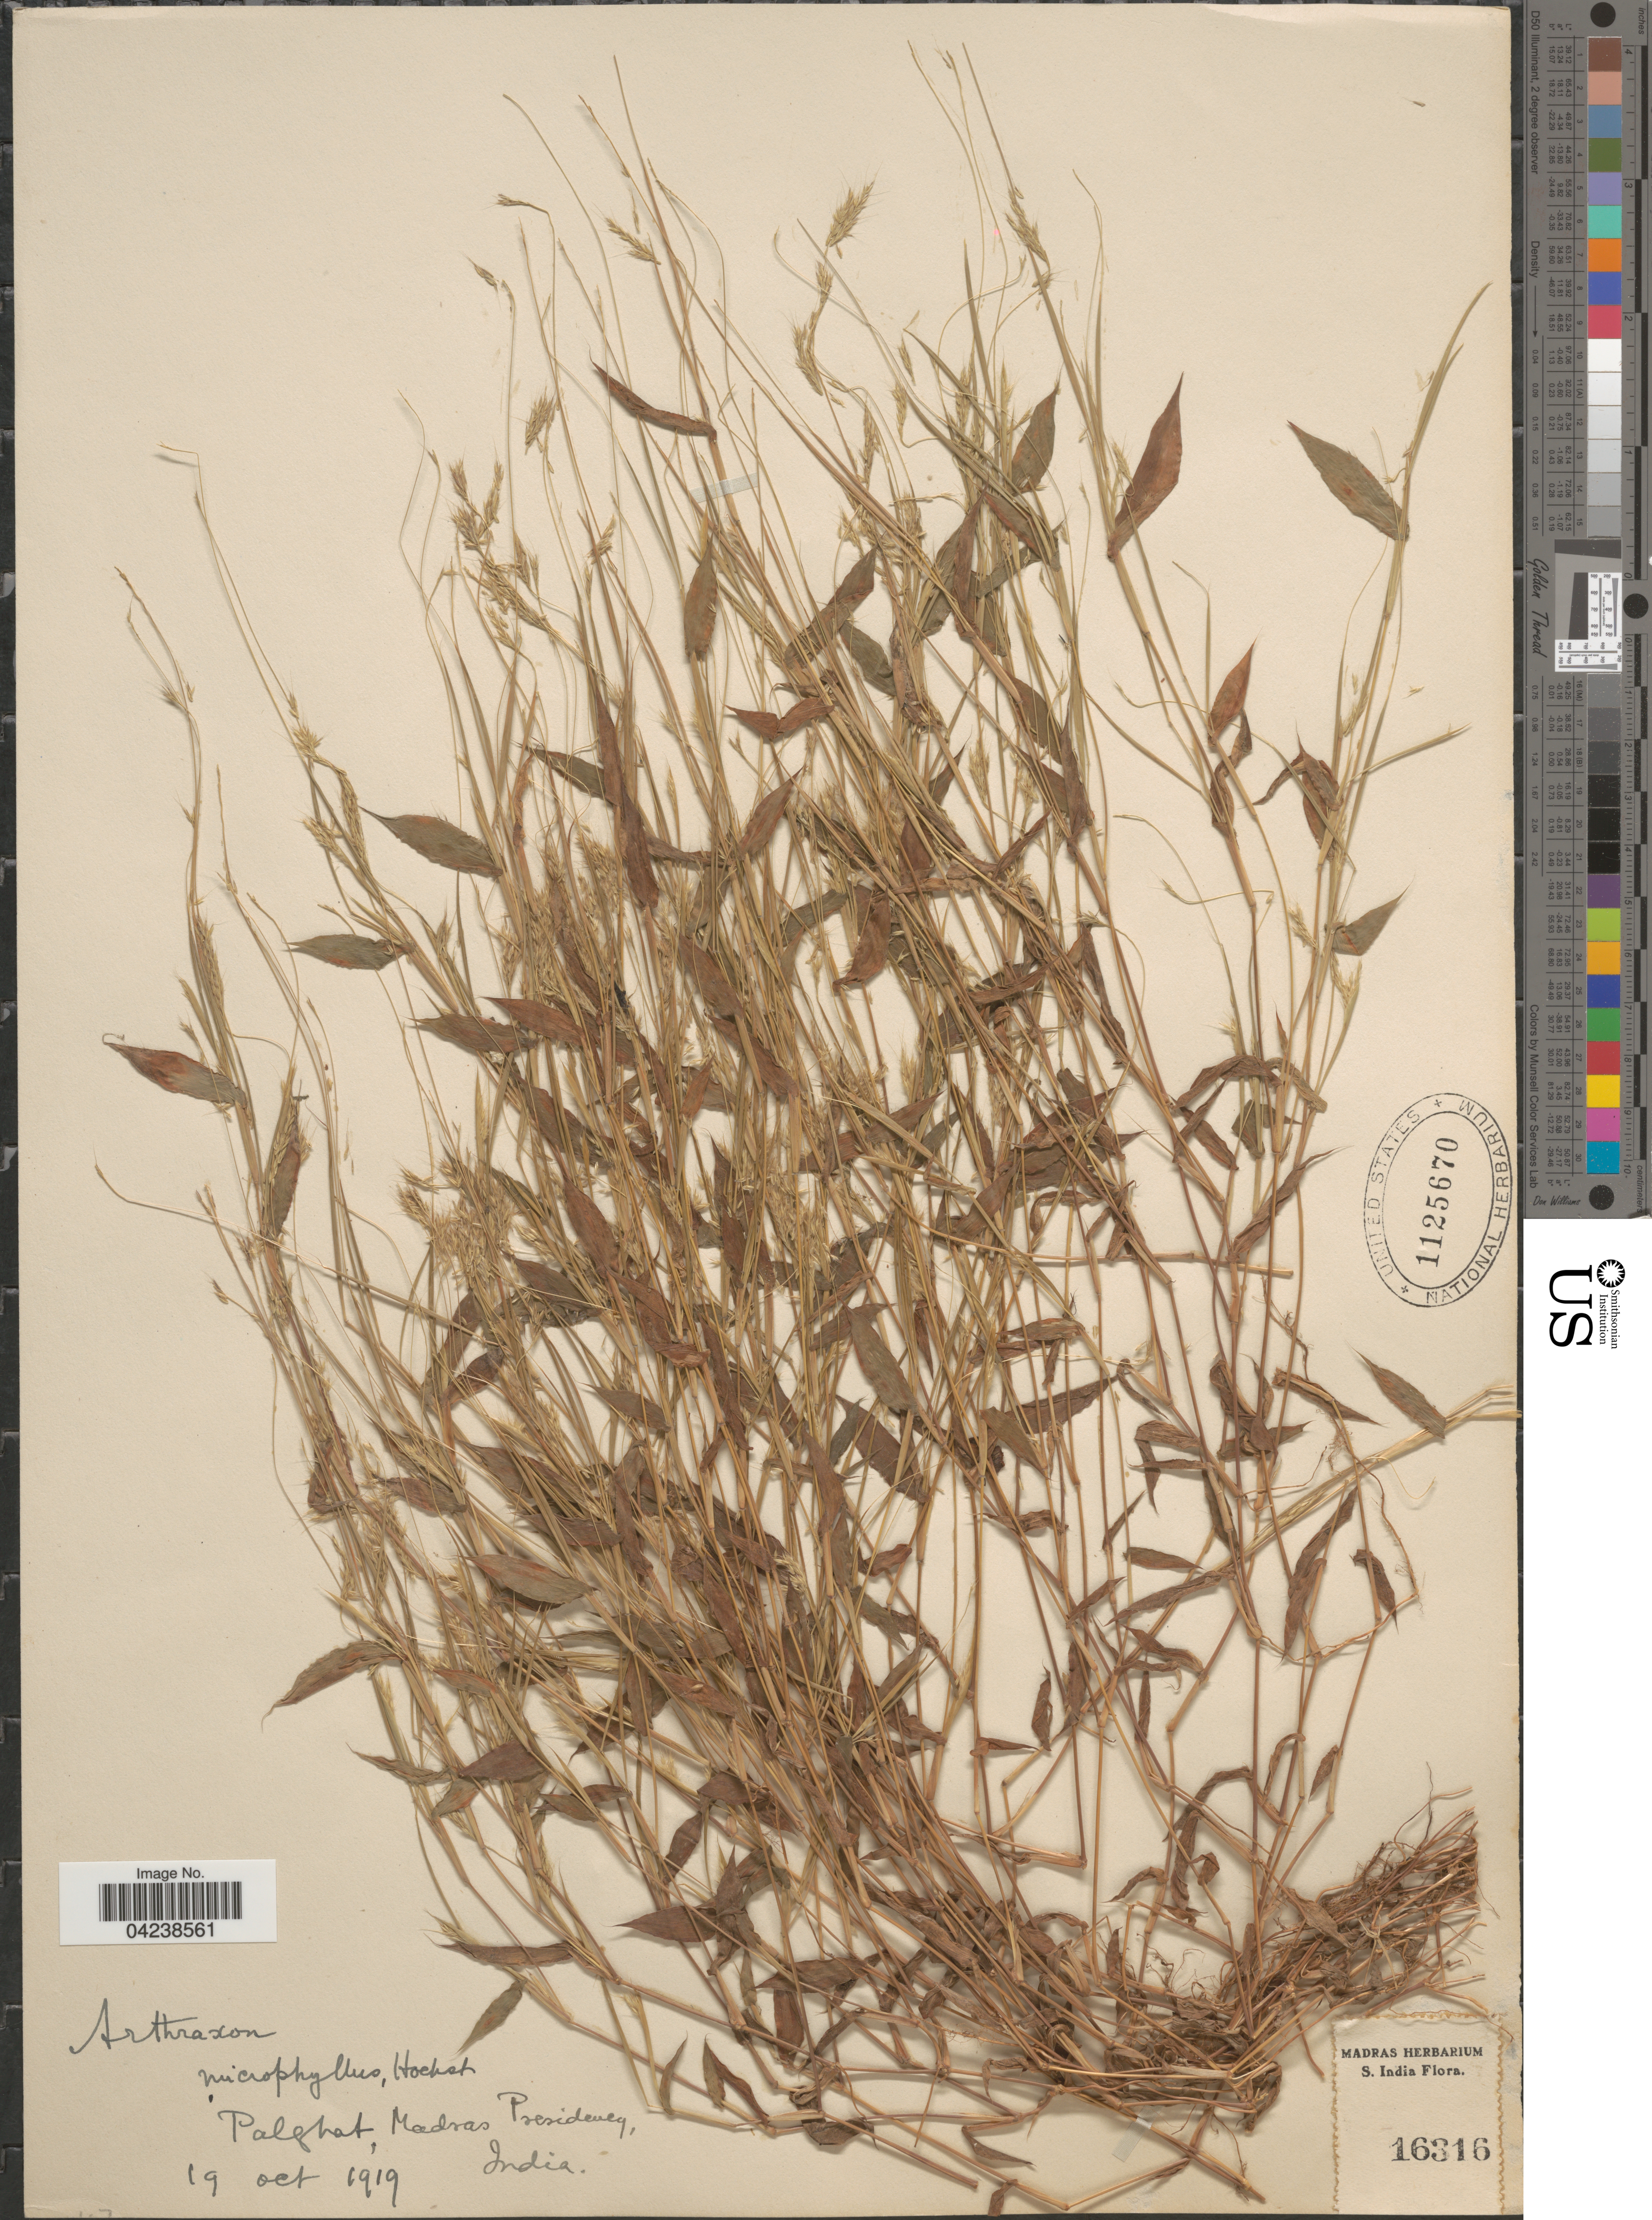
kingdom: Plantae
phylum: Tracheophyta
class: Liliopsida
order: Poales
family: Poaceae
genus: Arthraxon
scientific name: Arthraxon lancifolius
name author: (Trin.) Hochst.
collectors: Ex herb. Madras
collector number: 16316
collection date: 1919-10-19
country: India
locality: Palghat, Madras Presidency. S. India.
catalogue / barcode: US 1125670